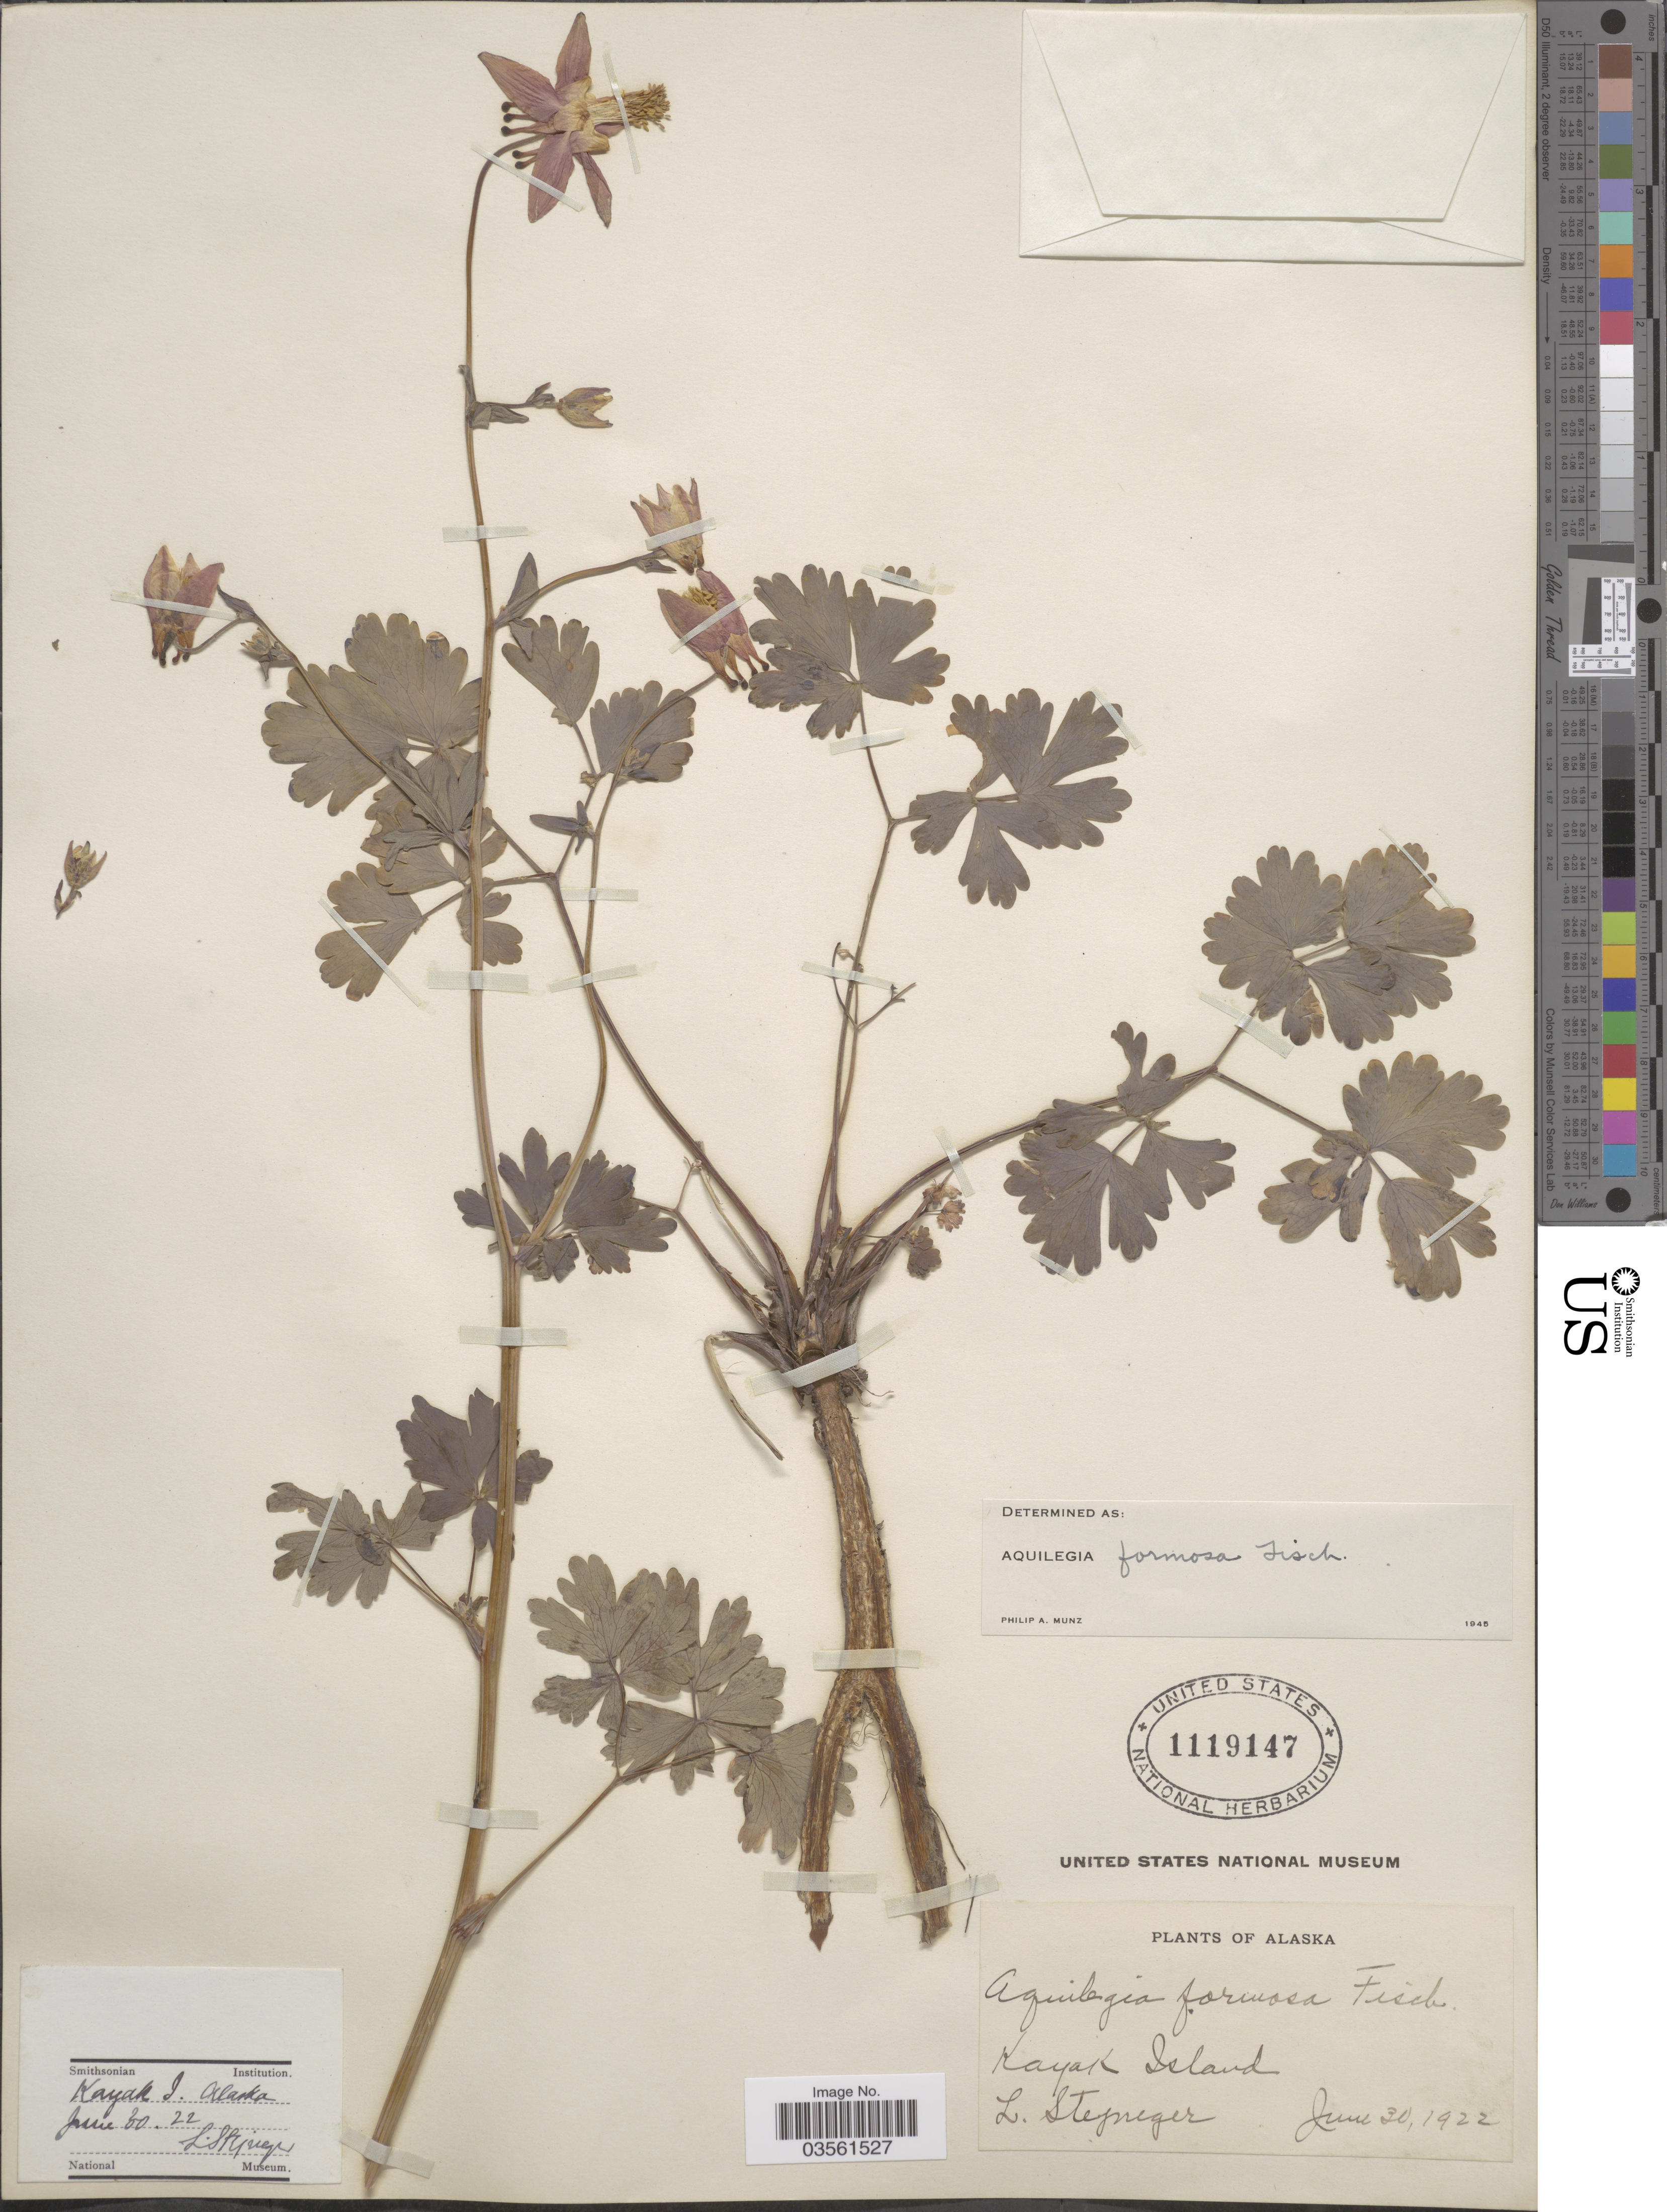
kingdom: Plantae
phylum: Tracheophyta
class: Magnoliopsida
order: Ranunculales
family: Ranunculaceae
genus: Aquilegia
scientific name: Aquilegia formosa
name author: Fisch. ex DC.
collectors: L. Stegneger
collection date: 1922-06-30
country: United States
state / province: Alaska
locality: Kayak Island.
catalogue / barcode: US 1119147